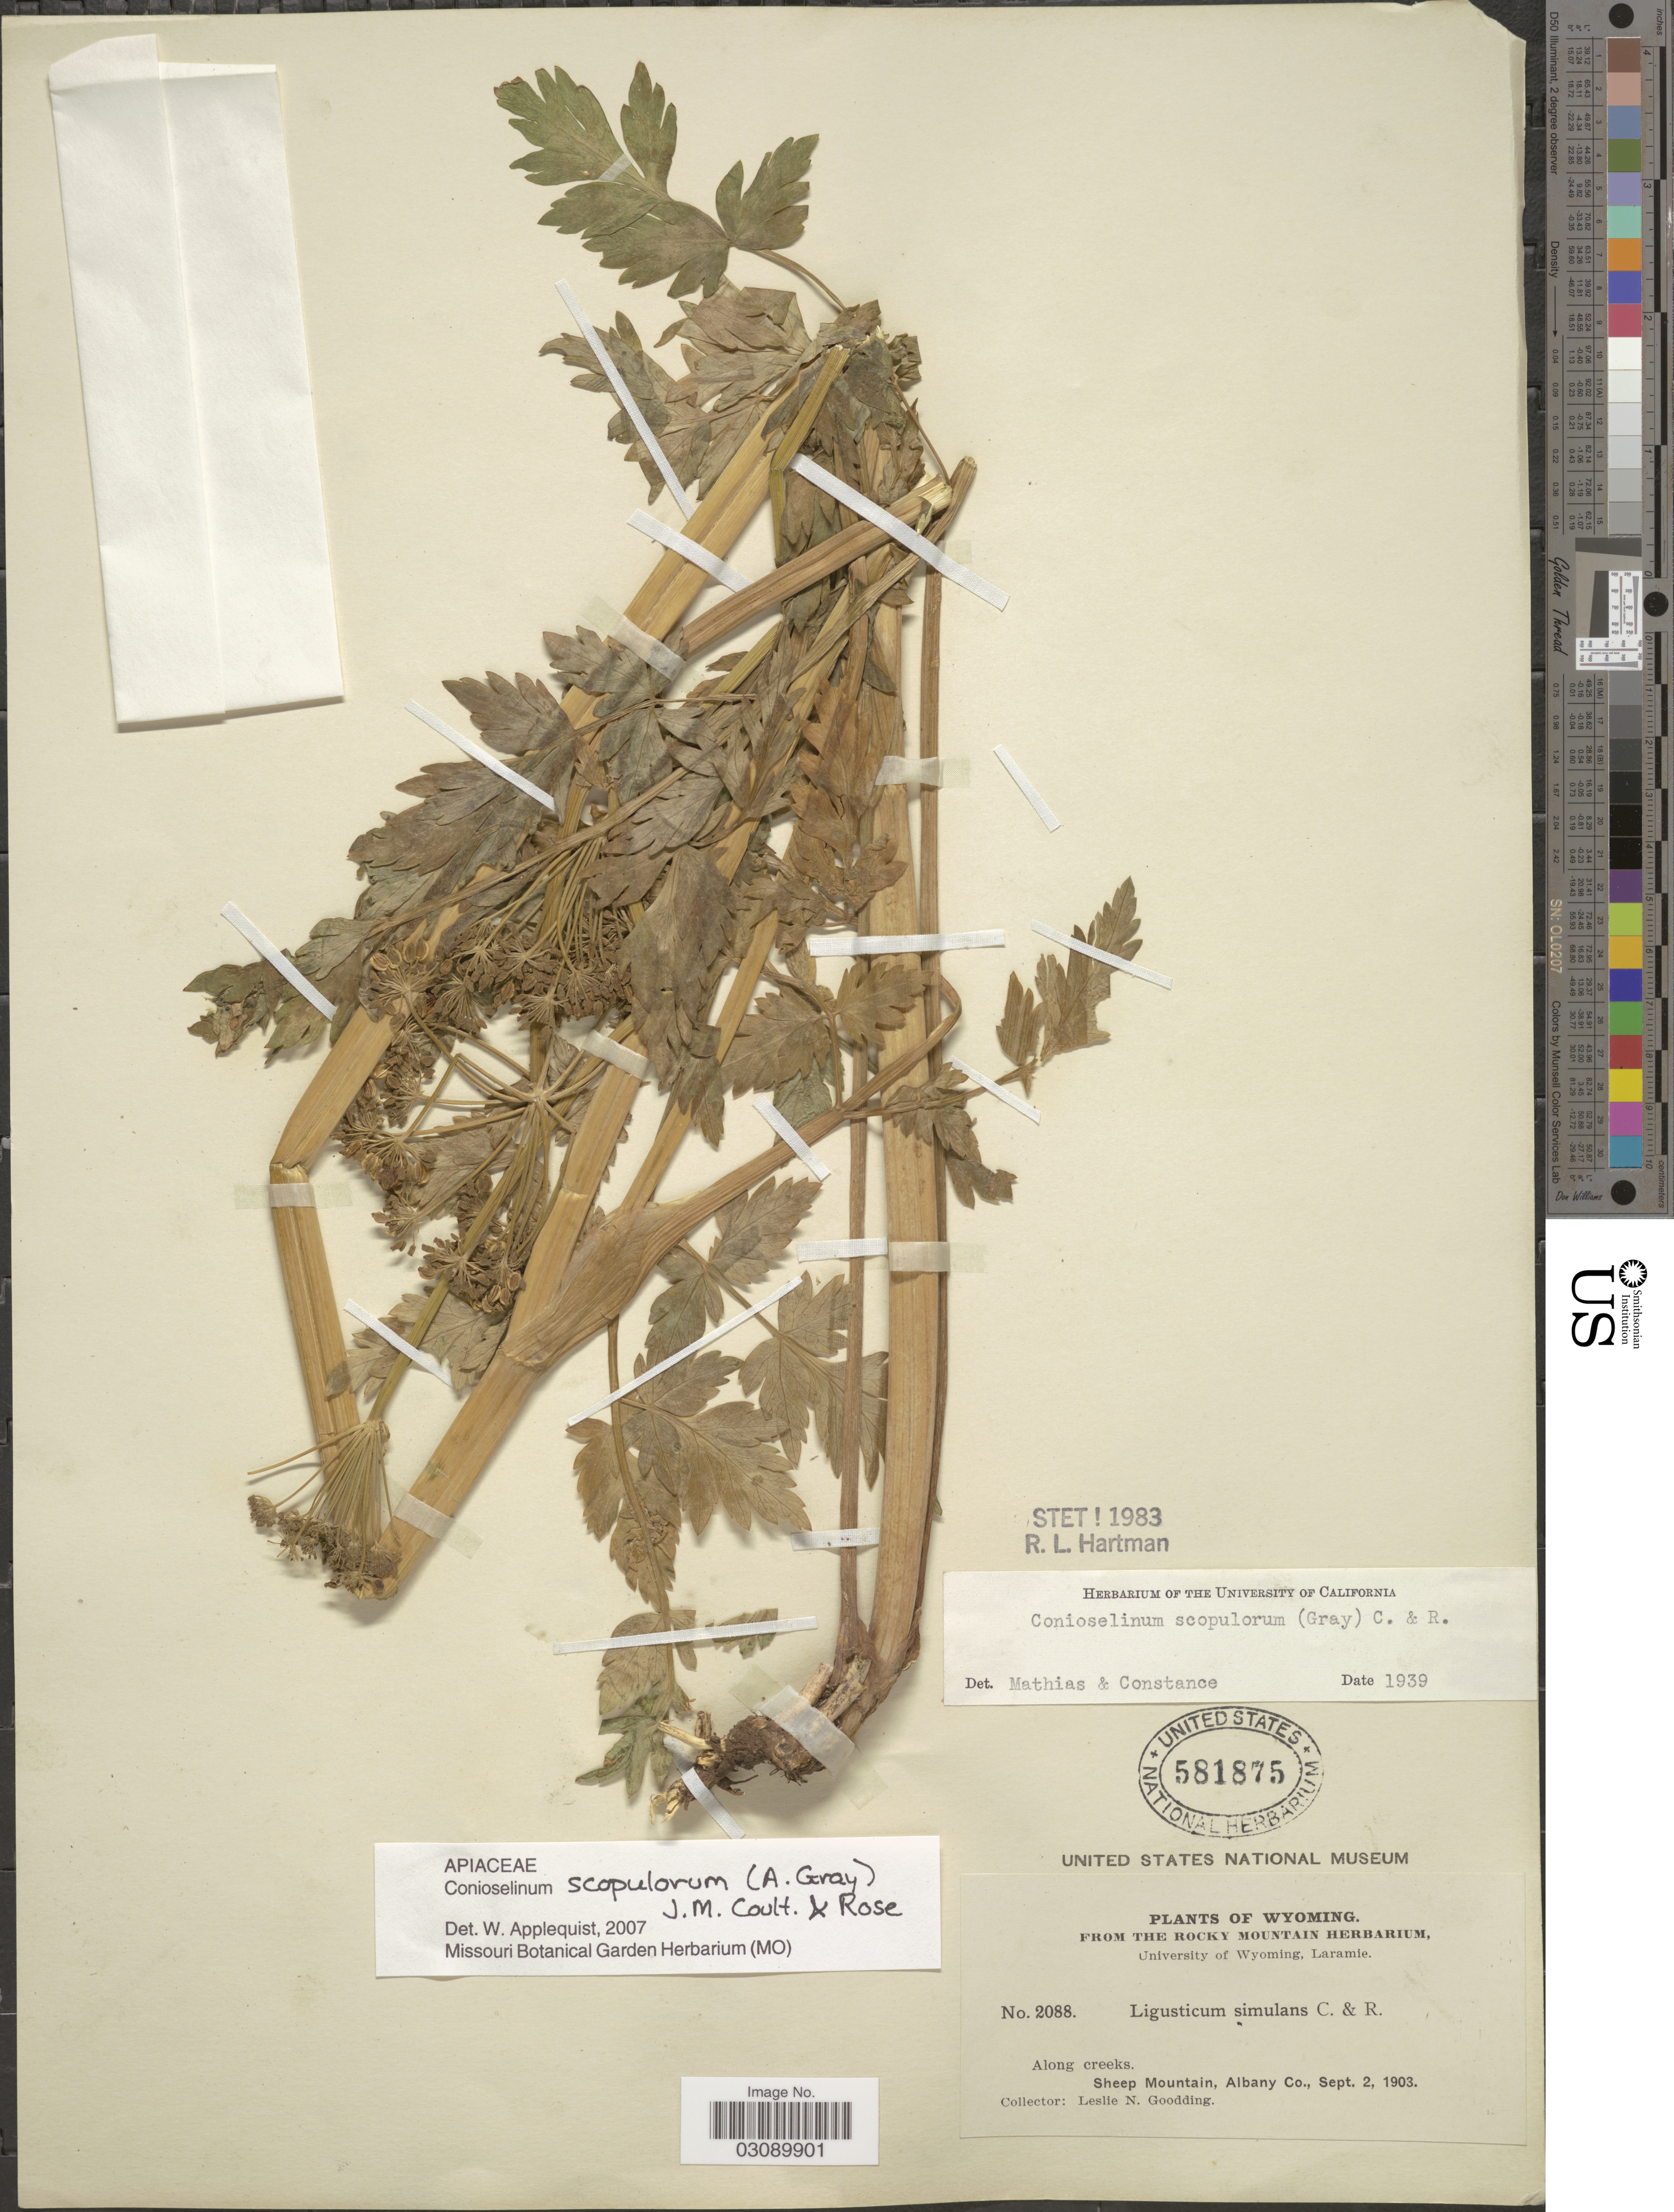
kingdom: Plantae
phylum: Tracheophyta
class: Magnoliopsida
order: Apiales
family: Apiaceae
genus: Conioselinum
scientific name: Conioselinum scopulorum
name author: (A. Gray) J.M. Coult. & Rose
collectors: L. N. Goodding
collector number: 2088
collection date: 1903-09-02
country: United States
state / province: Wyoming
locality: Along creeks.Sheep Mountain, Albany Co.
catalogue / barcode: US 581875